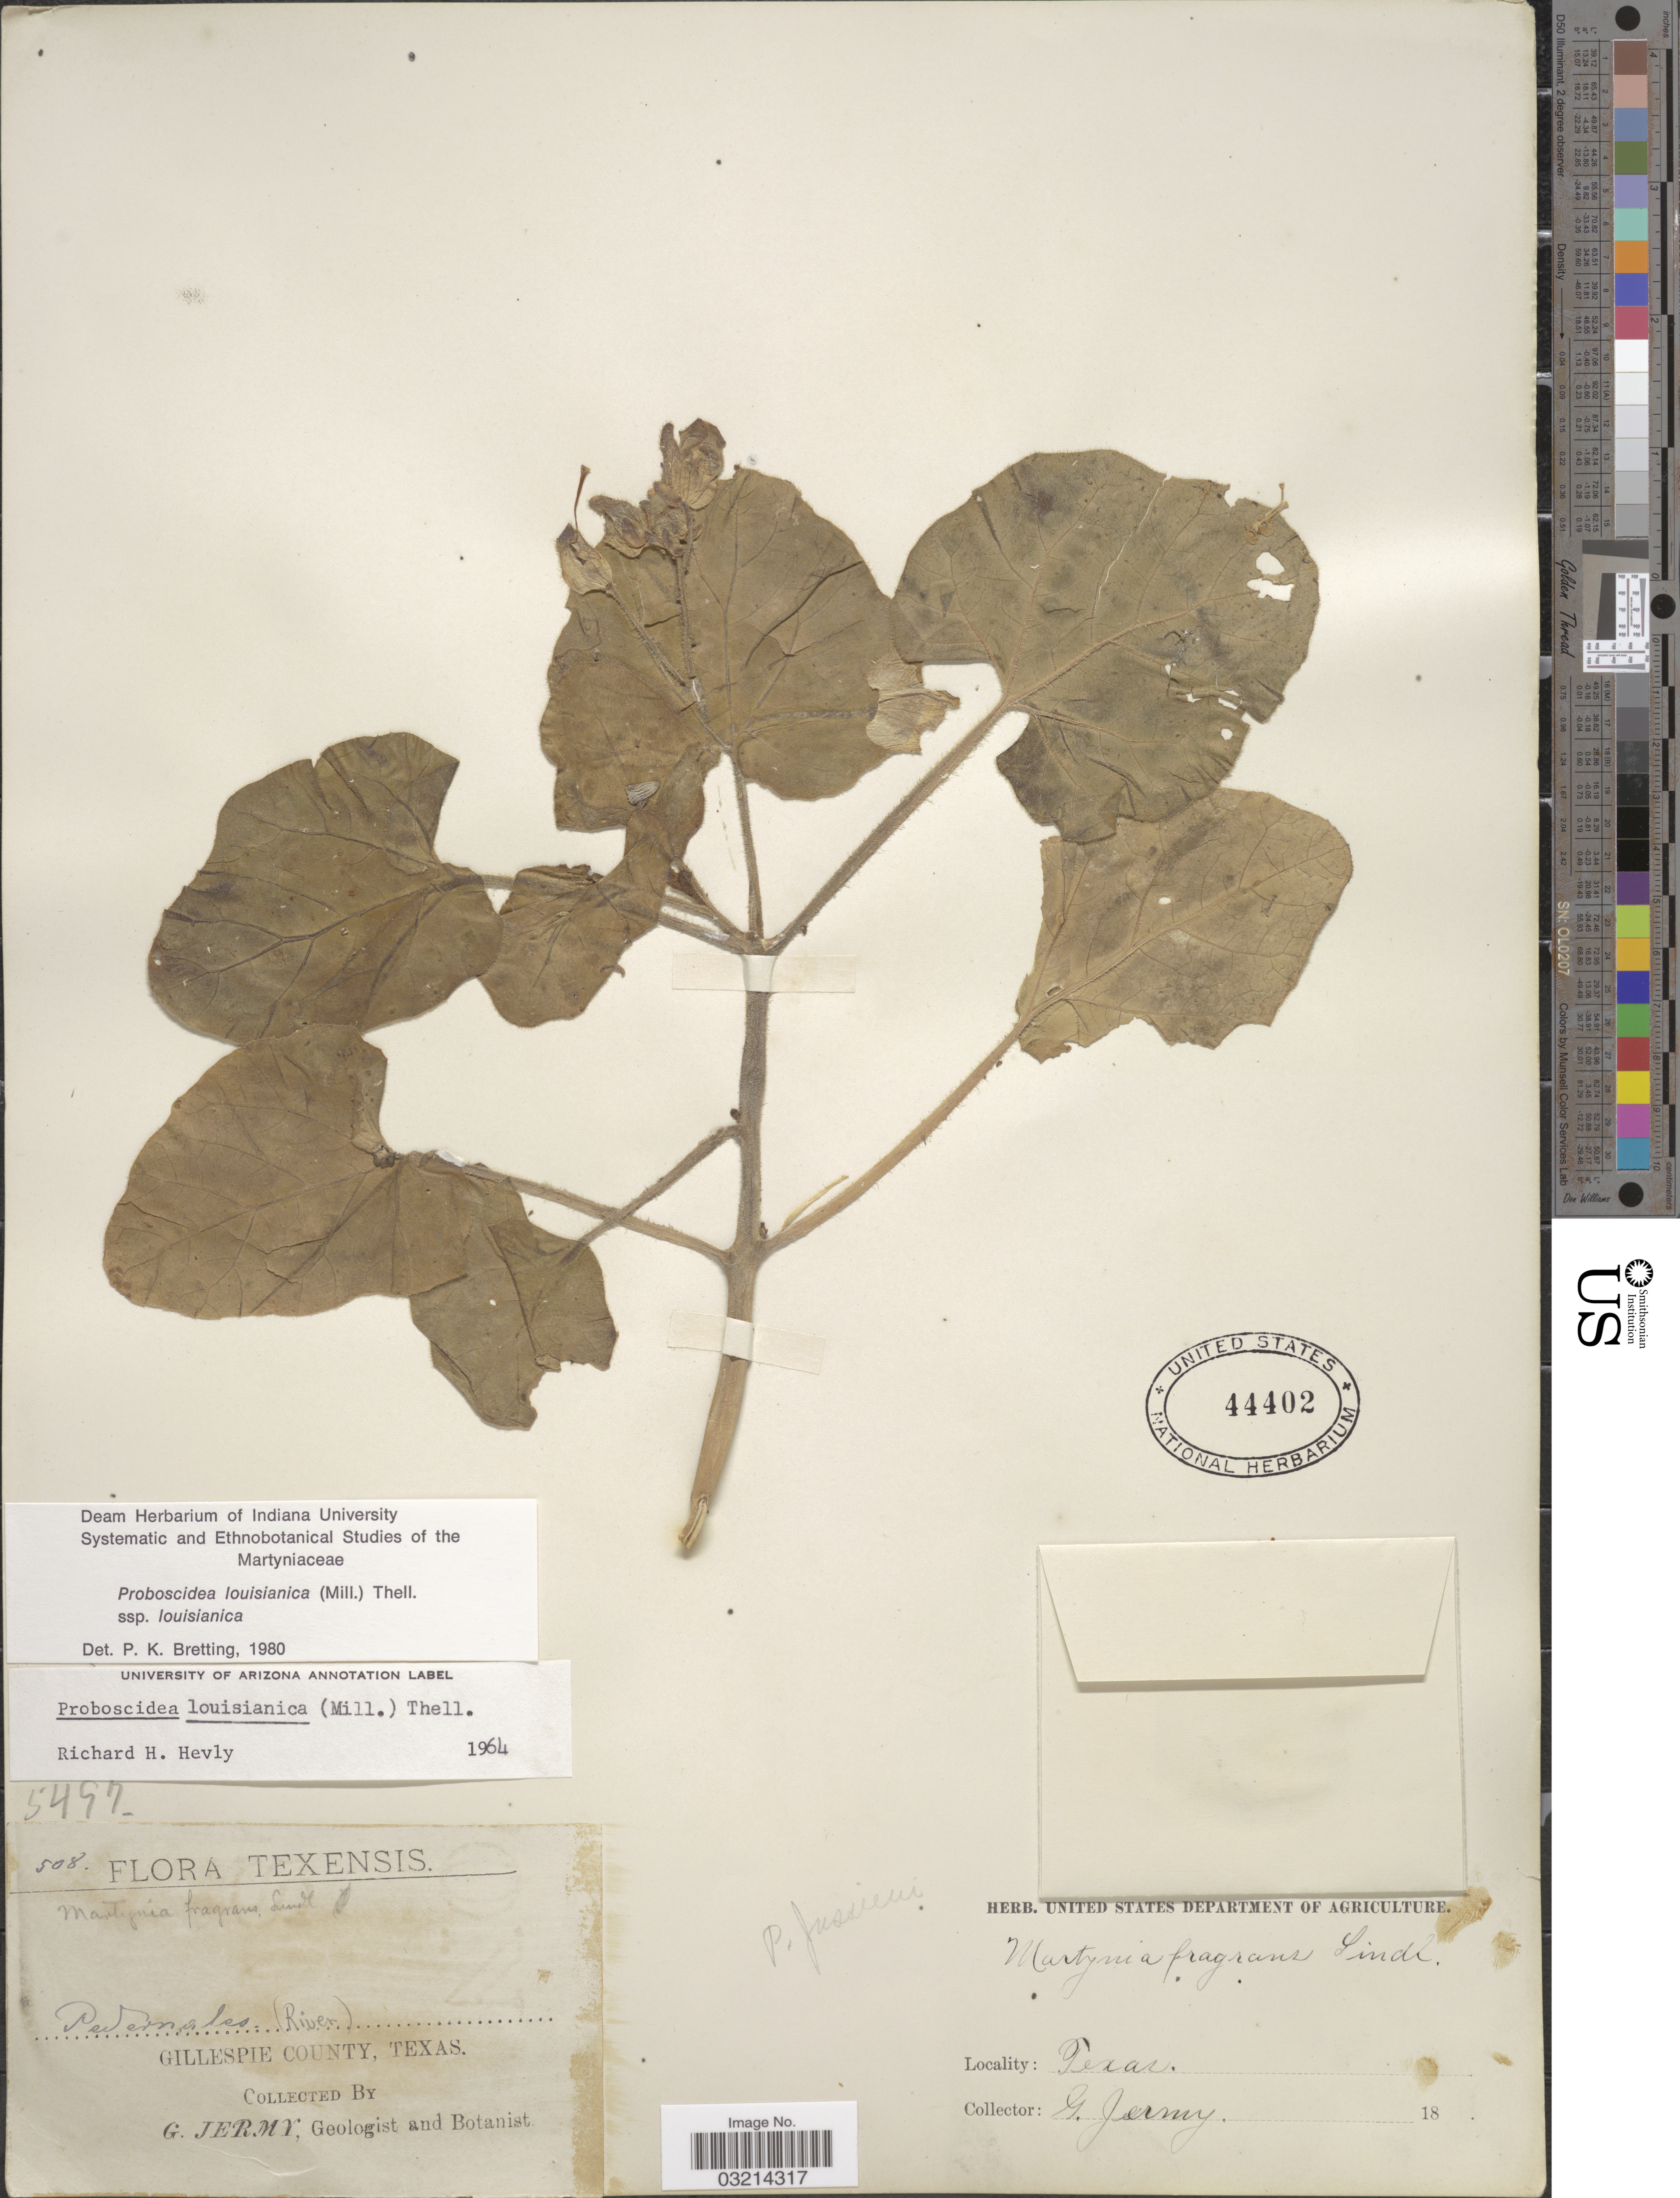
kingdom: Plantae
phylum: Tracheophyta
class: Magnoliopsida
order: Lamiales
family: Martyniaceae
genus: Proboscidea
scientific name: Proboscidea louisianica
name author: Thell.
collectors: G. Jermy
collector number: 508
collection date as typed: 18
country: United States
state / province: Texas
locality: Texensis. Pedernales (River). Gillespie County.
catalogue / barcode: US 44402